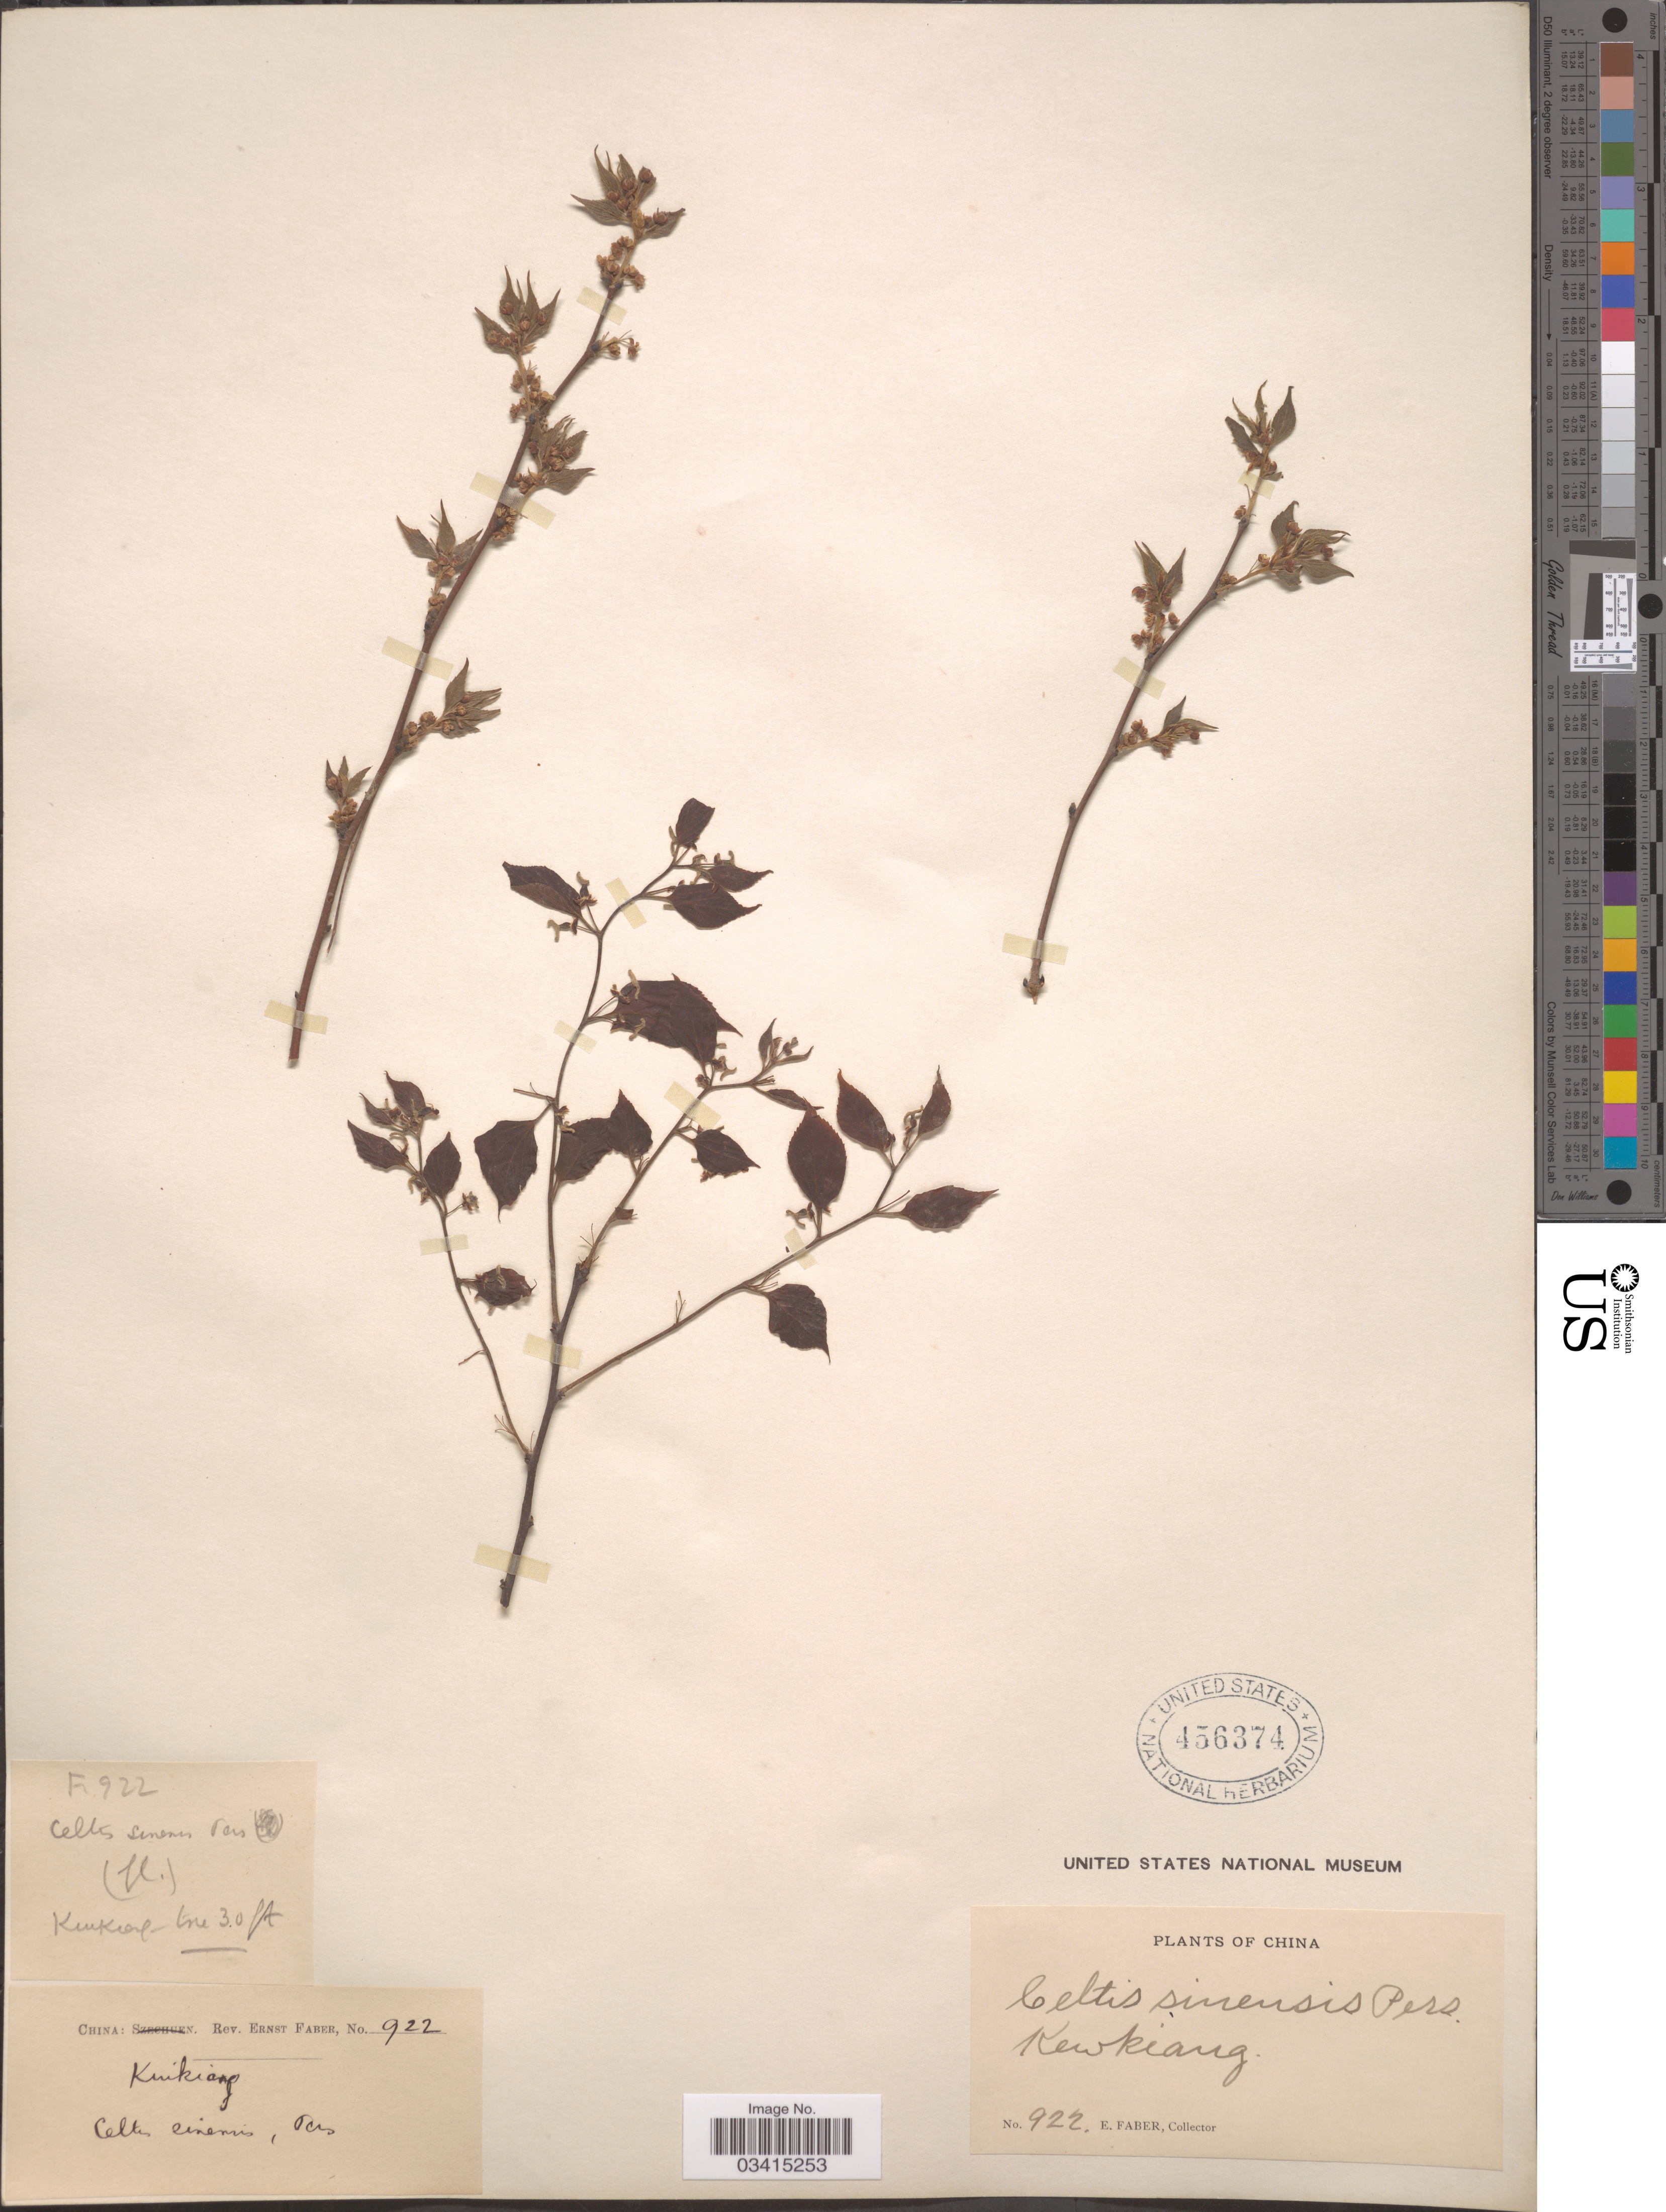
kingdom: Plantae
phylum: Tracheophyta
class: Magnoliopsida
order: Rosales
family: Cannabaceae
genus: Celtis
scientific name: Celtis sinensis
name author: Pers.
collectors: E. Faber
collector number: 922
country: China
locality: Kewkiang. Kiukiang.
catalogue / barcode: US 456374